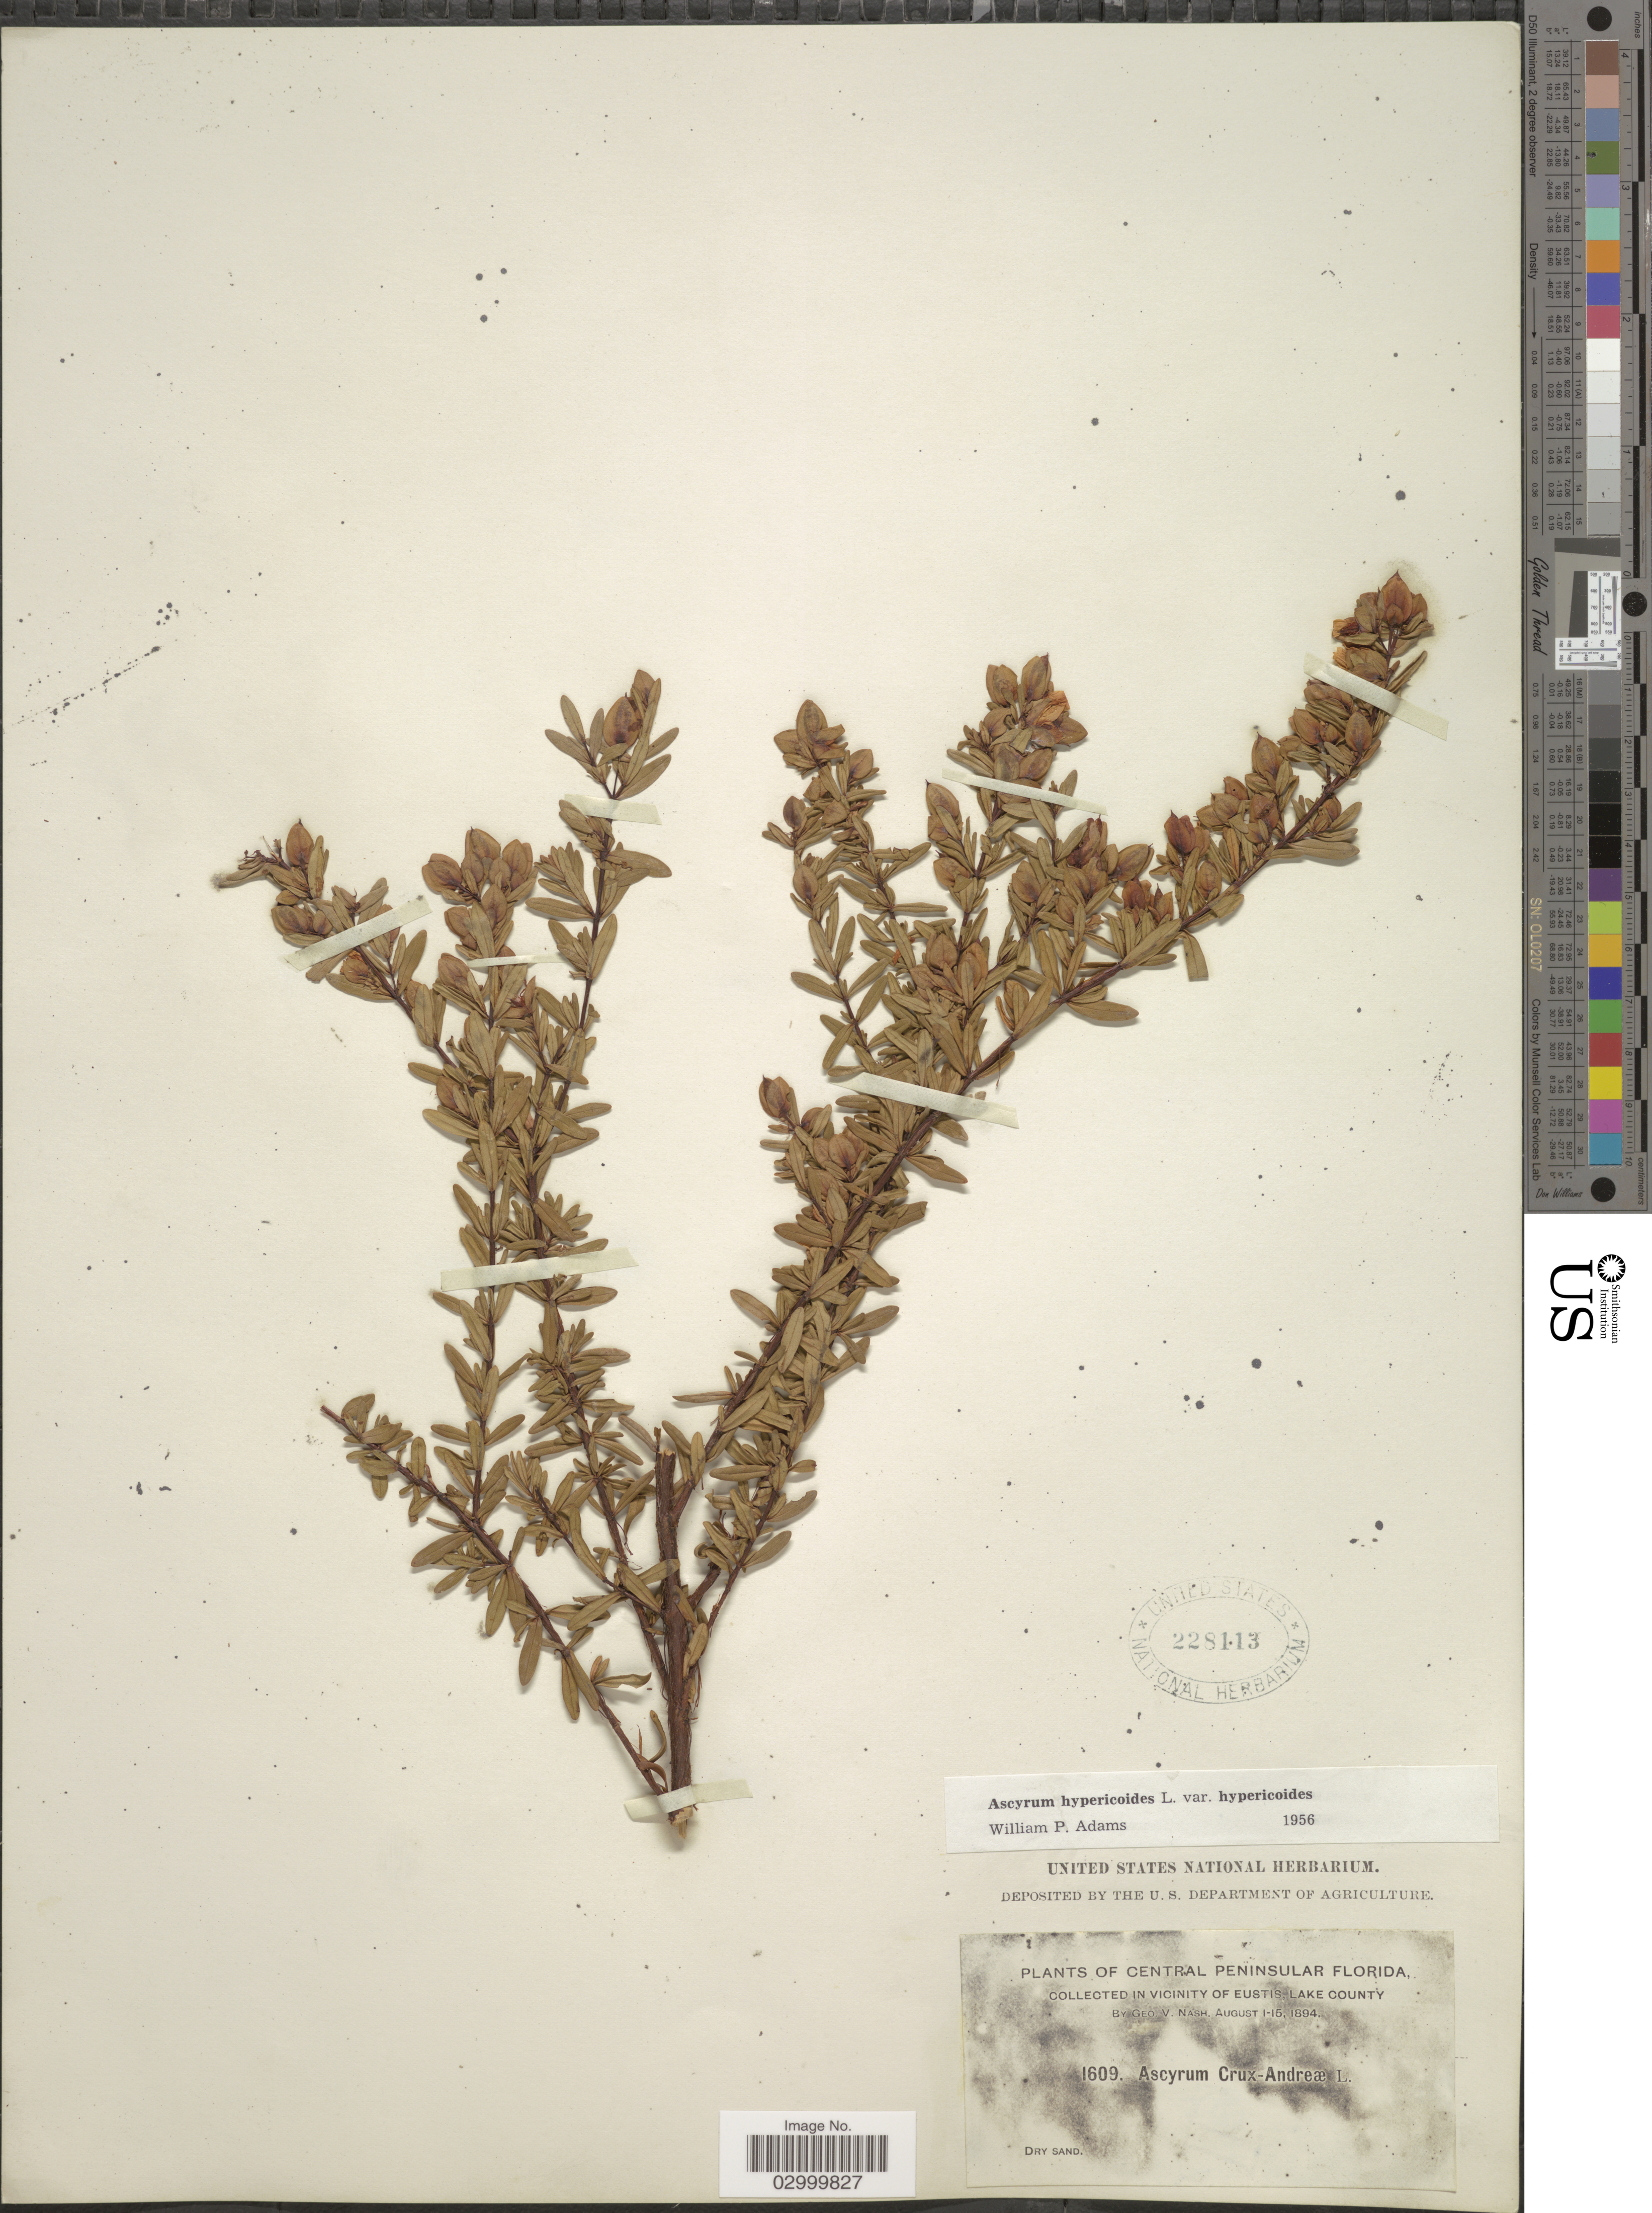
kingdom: Plantae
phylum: Tracheophyta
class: Magnoliopsida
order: Malpighiales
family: Hypericaceae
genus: Hypericum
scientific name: Hypericum hypericoides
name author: (L.) Crantz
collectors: G. V. Nash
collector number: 1609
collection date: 1894-08-01/1894-08-15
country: United States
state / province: Florida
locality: Central Peninsular Florida, in vicinity of Eustis, Lake County.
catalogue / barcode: US 228113